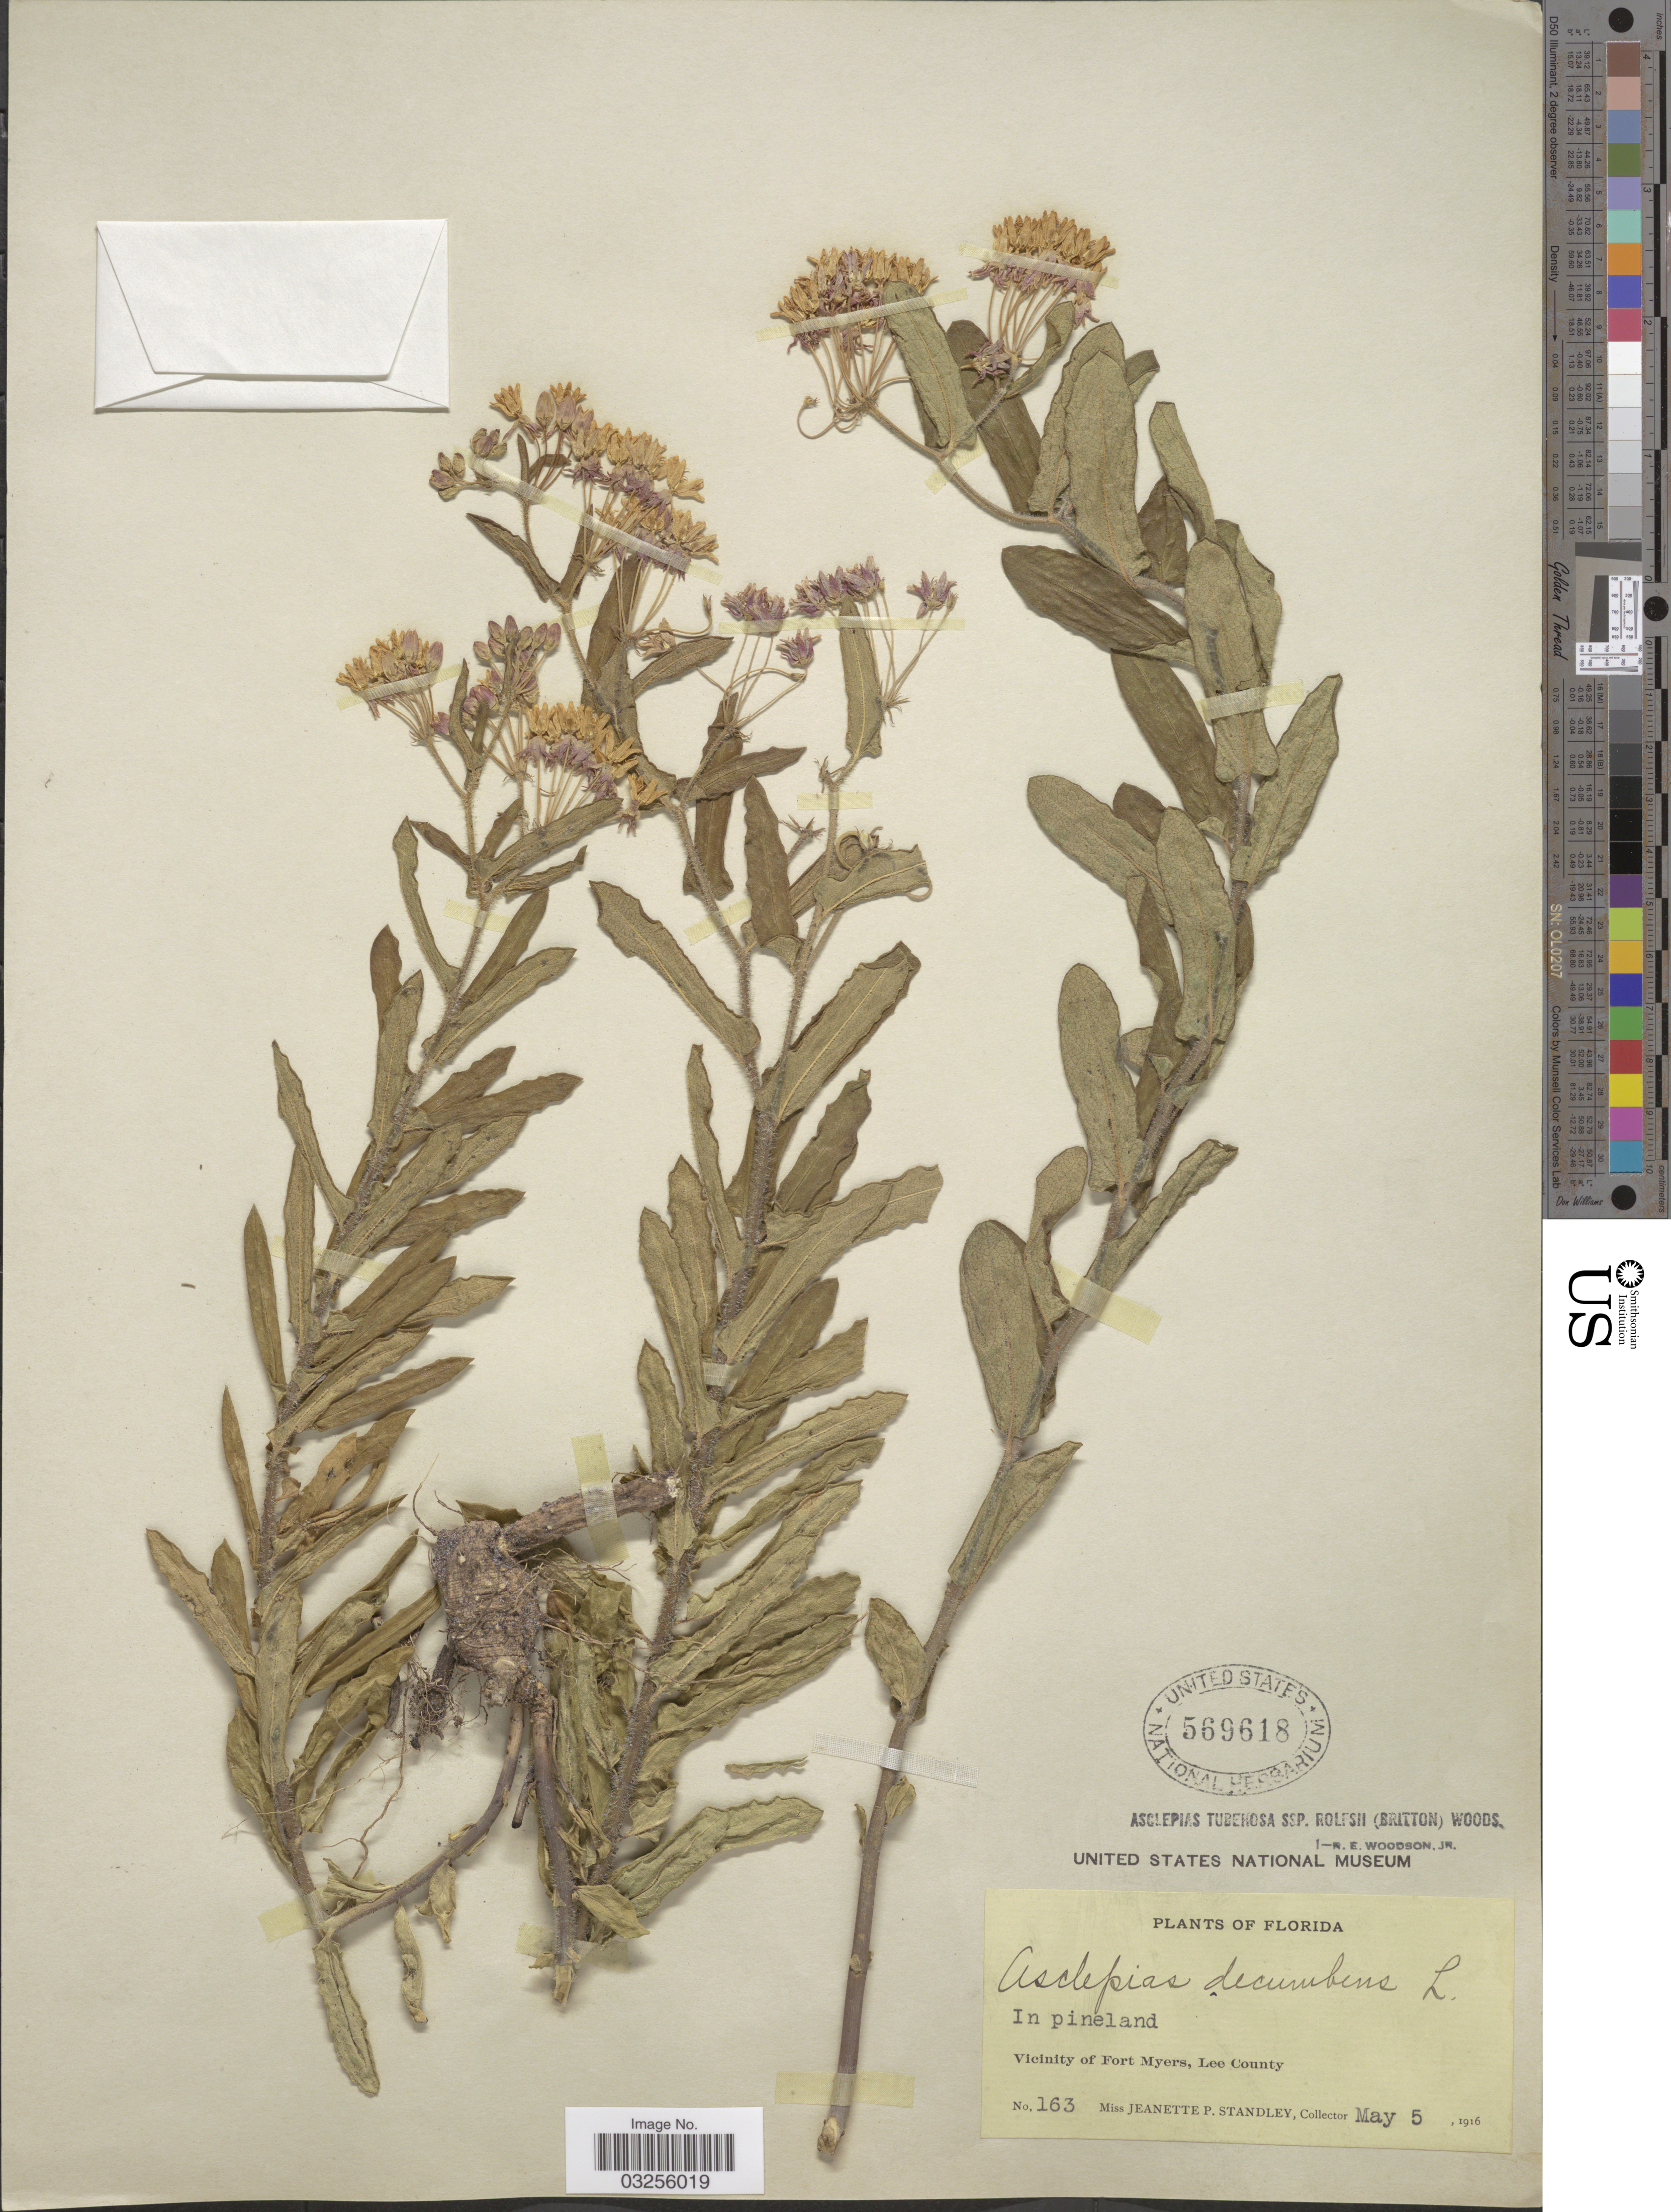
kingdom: Plantae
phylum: Tracheophyta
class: Magnoliopsida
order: Gentianales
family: Apocynaceae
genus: Asclepias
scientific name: Asclepias tuberosa var. rolfsii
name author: ( ex Vail) Shinners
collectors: J. P. Standley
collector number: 163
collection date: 1916-05-05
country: United States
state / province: Florida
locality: Vicinity of Fort Myers, Lee County.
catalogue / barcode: US 569618